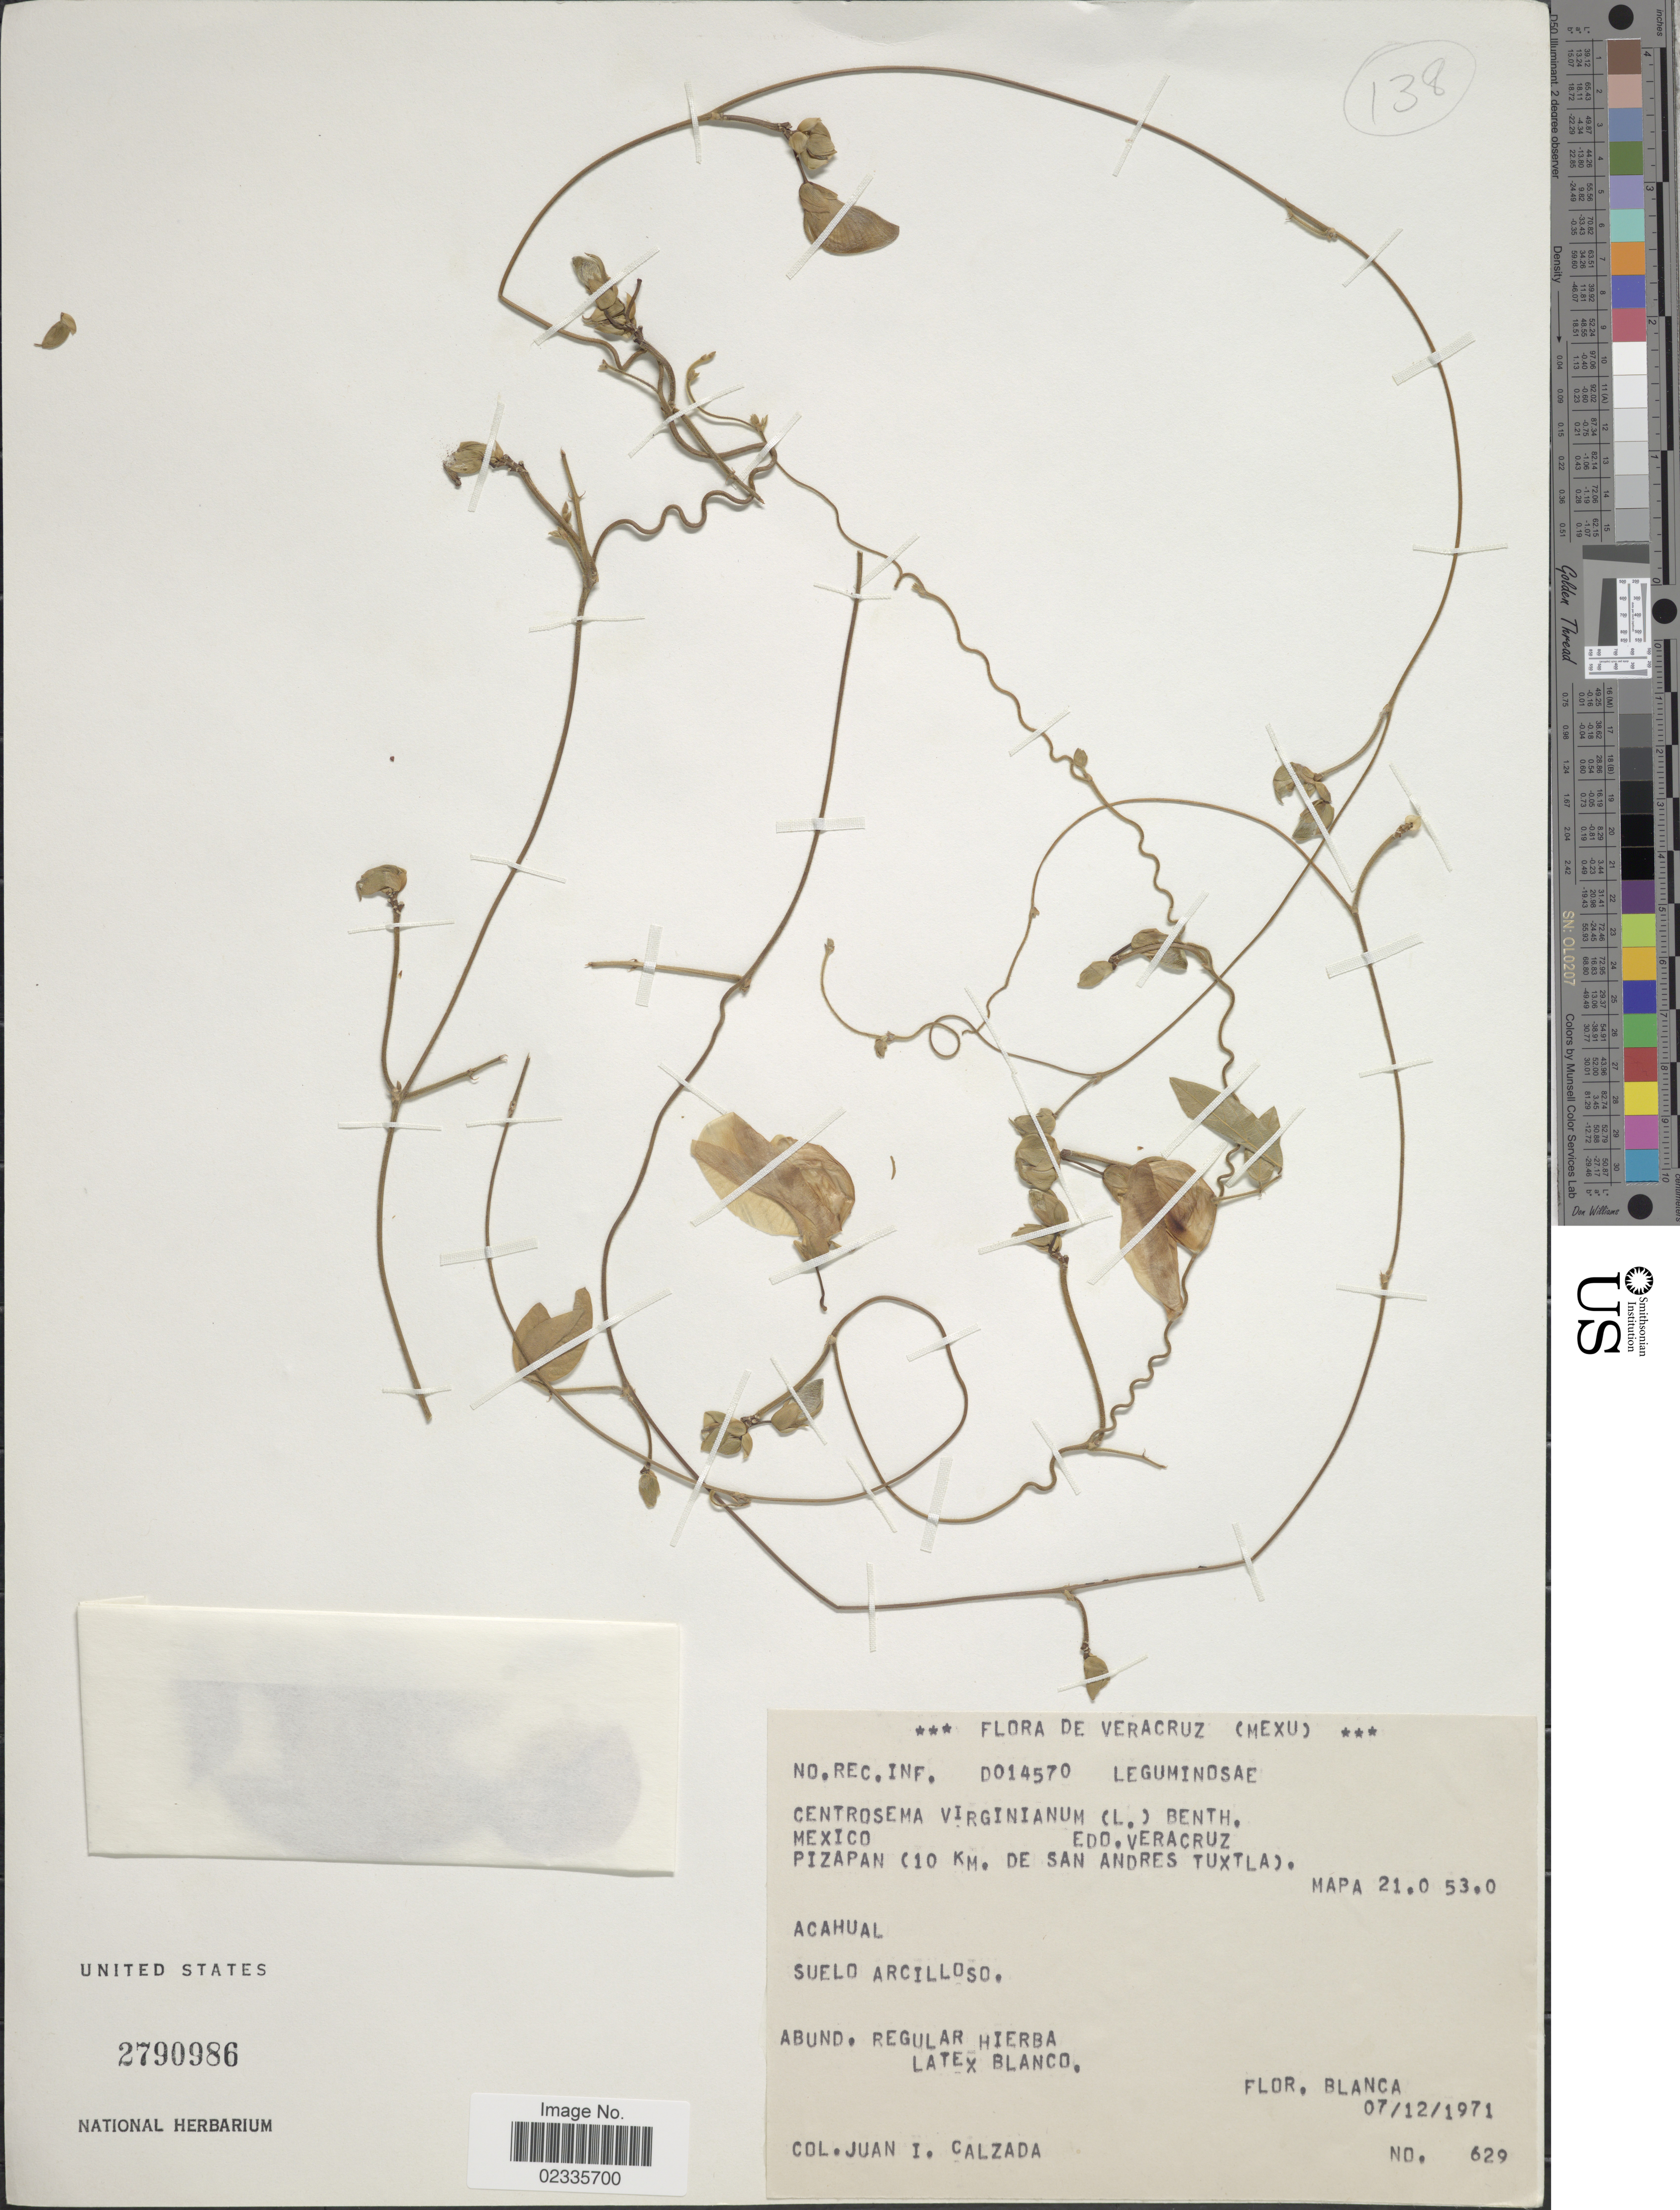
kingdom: Plantae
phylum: Tracheophyta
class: Magnoliopsida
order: Fabales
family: Fabaceae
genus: Centrosema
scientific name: Centrosema virginianum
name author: (L.) Benth.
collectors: J. I. Calzada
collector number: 629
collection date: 1971-12-07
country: Mexico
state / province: Veracruz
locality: Mexico. Edo. Veracruz. Pizapan (10 km. de San Andres Tuxtla). Acahual. Suelo arcilloso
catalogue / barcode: US 2790986